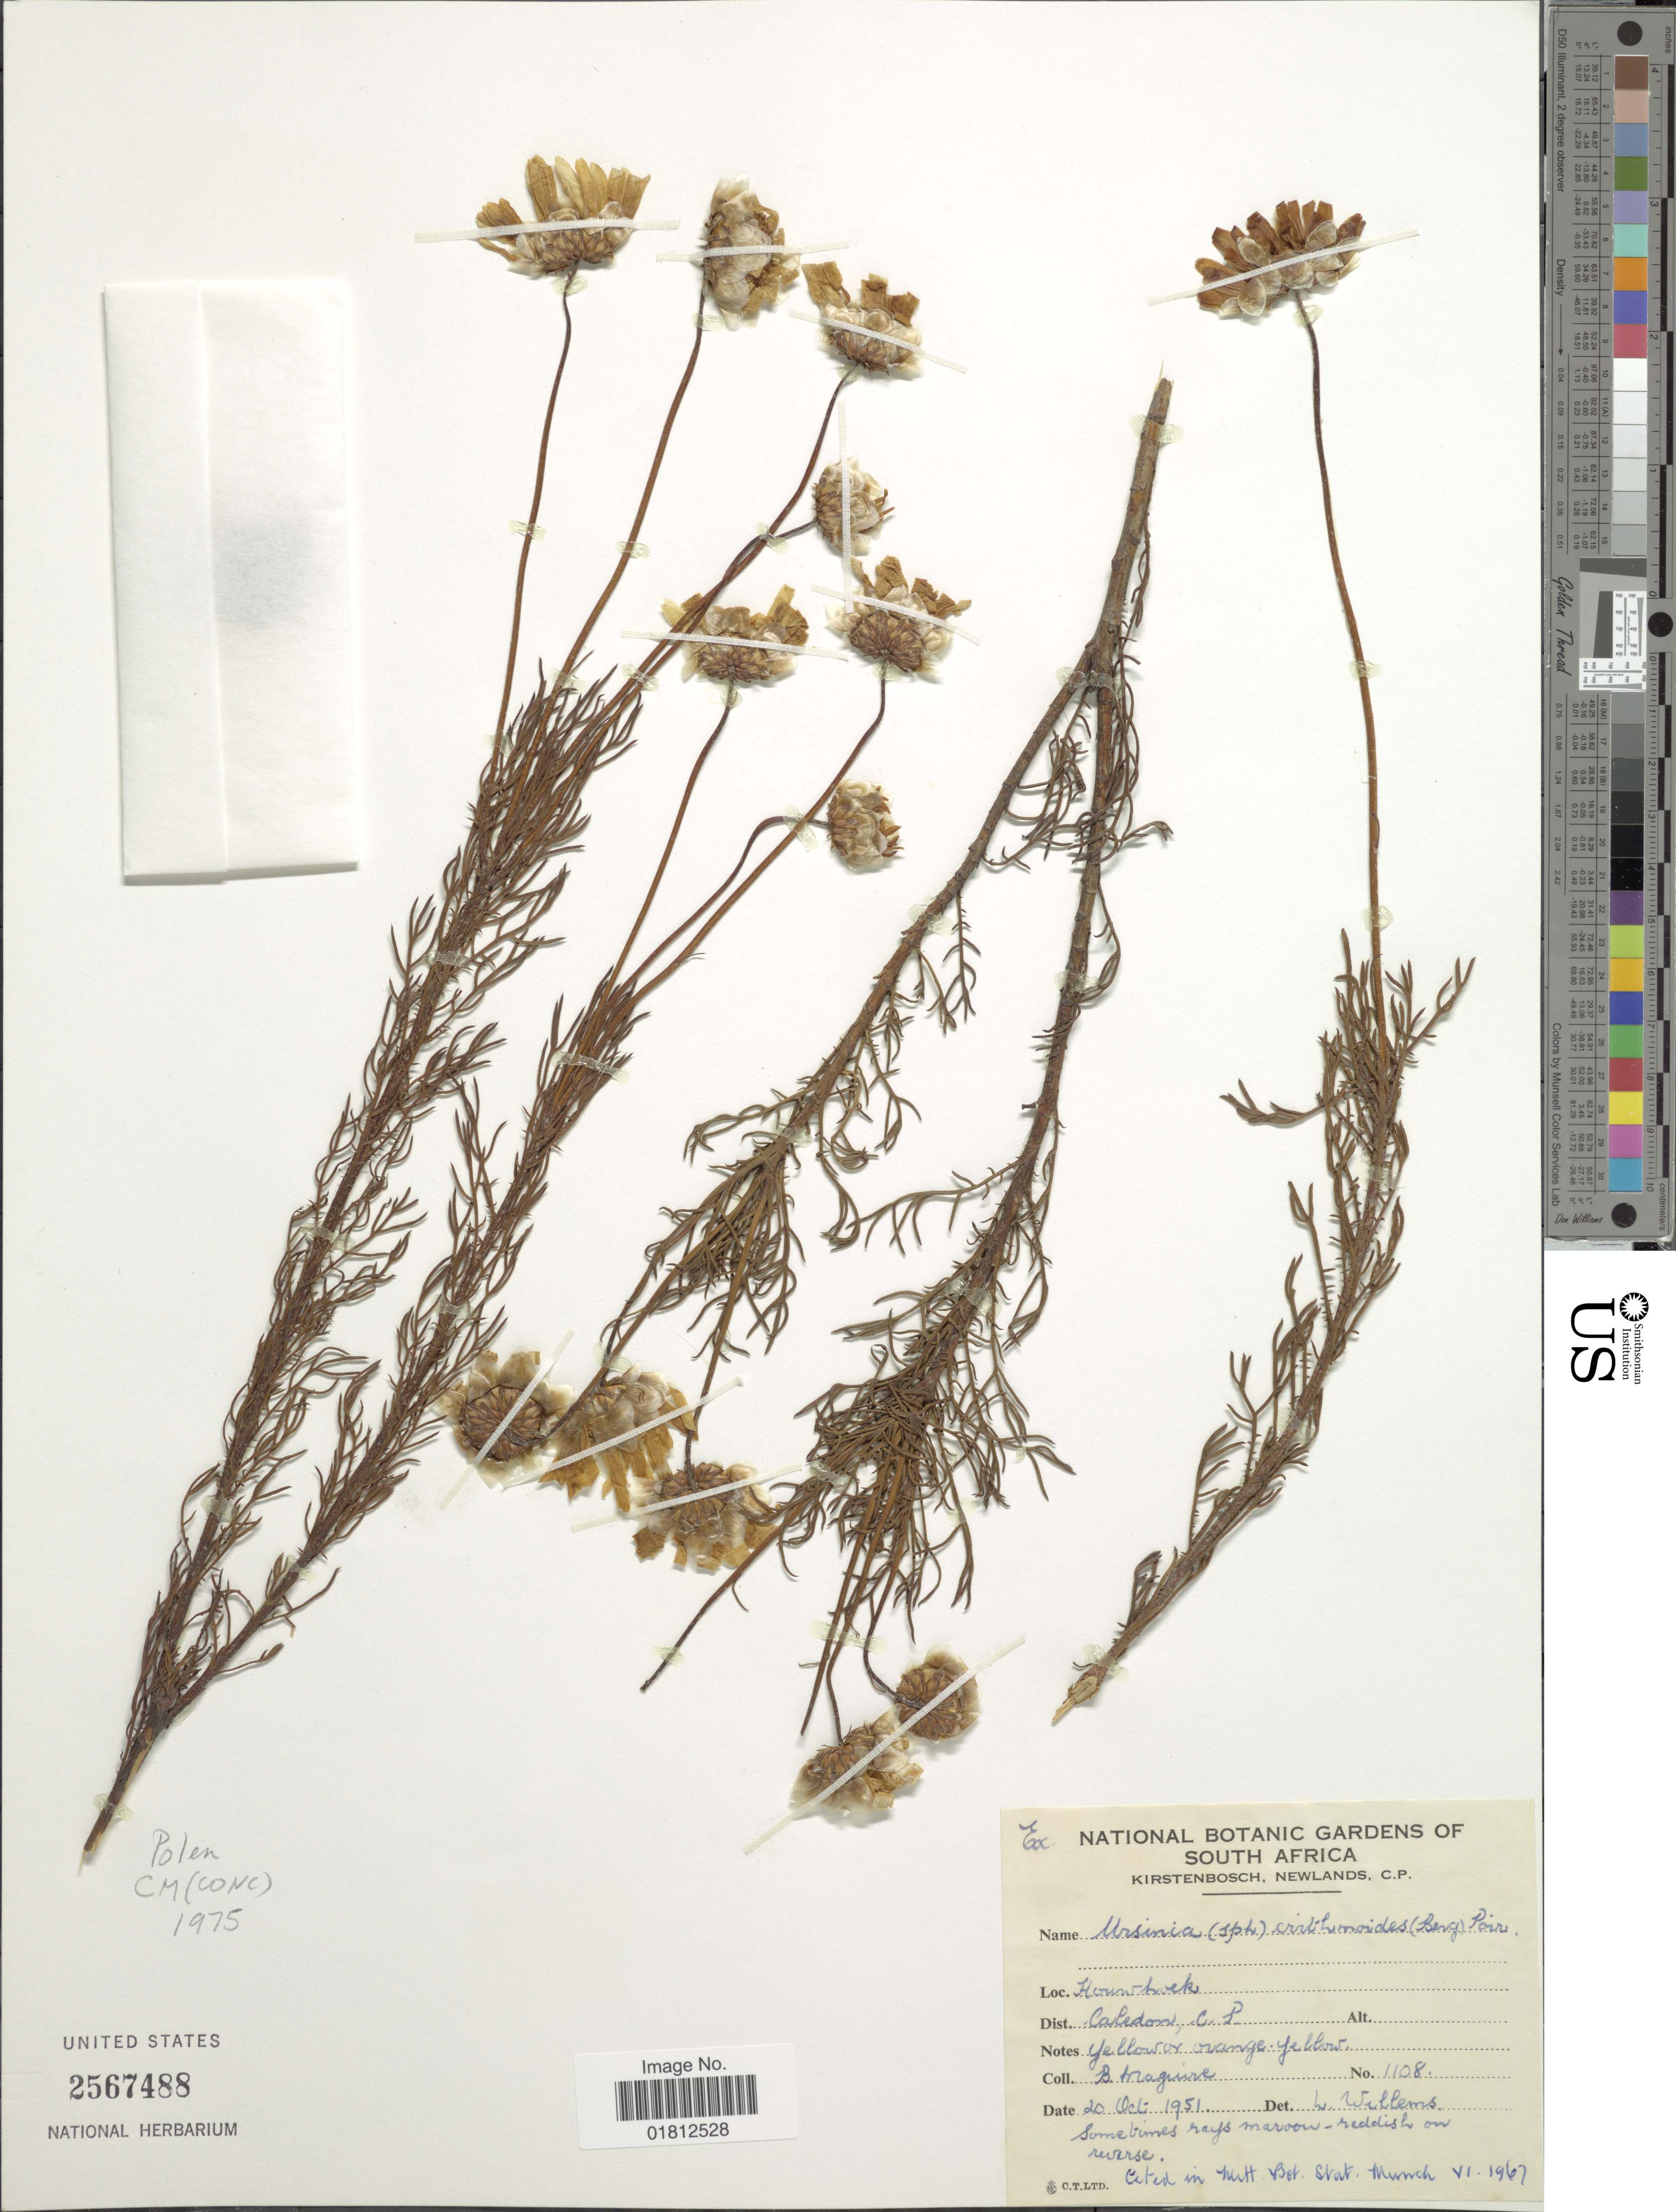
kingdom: Plantae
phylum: Tracheophyta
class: Magnoliopsida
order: Asterales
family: Asteraceae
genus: Ursinia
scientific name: Ursinia crithmoides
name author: Poir.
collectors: B. Maguire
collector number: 1108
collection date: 1951-11-20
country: South Africa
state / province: Western Cape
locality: Houwhoek, Dist. Caledon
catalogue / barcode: US 2567488